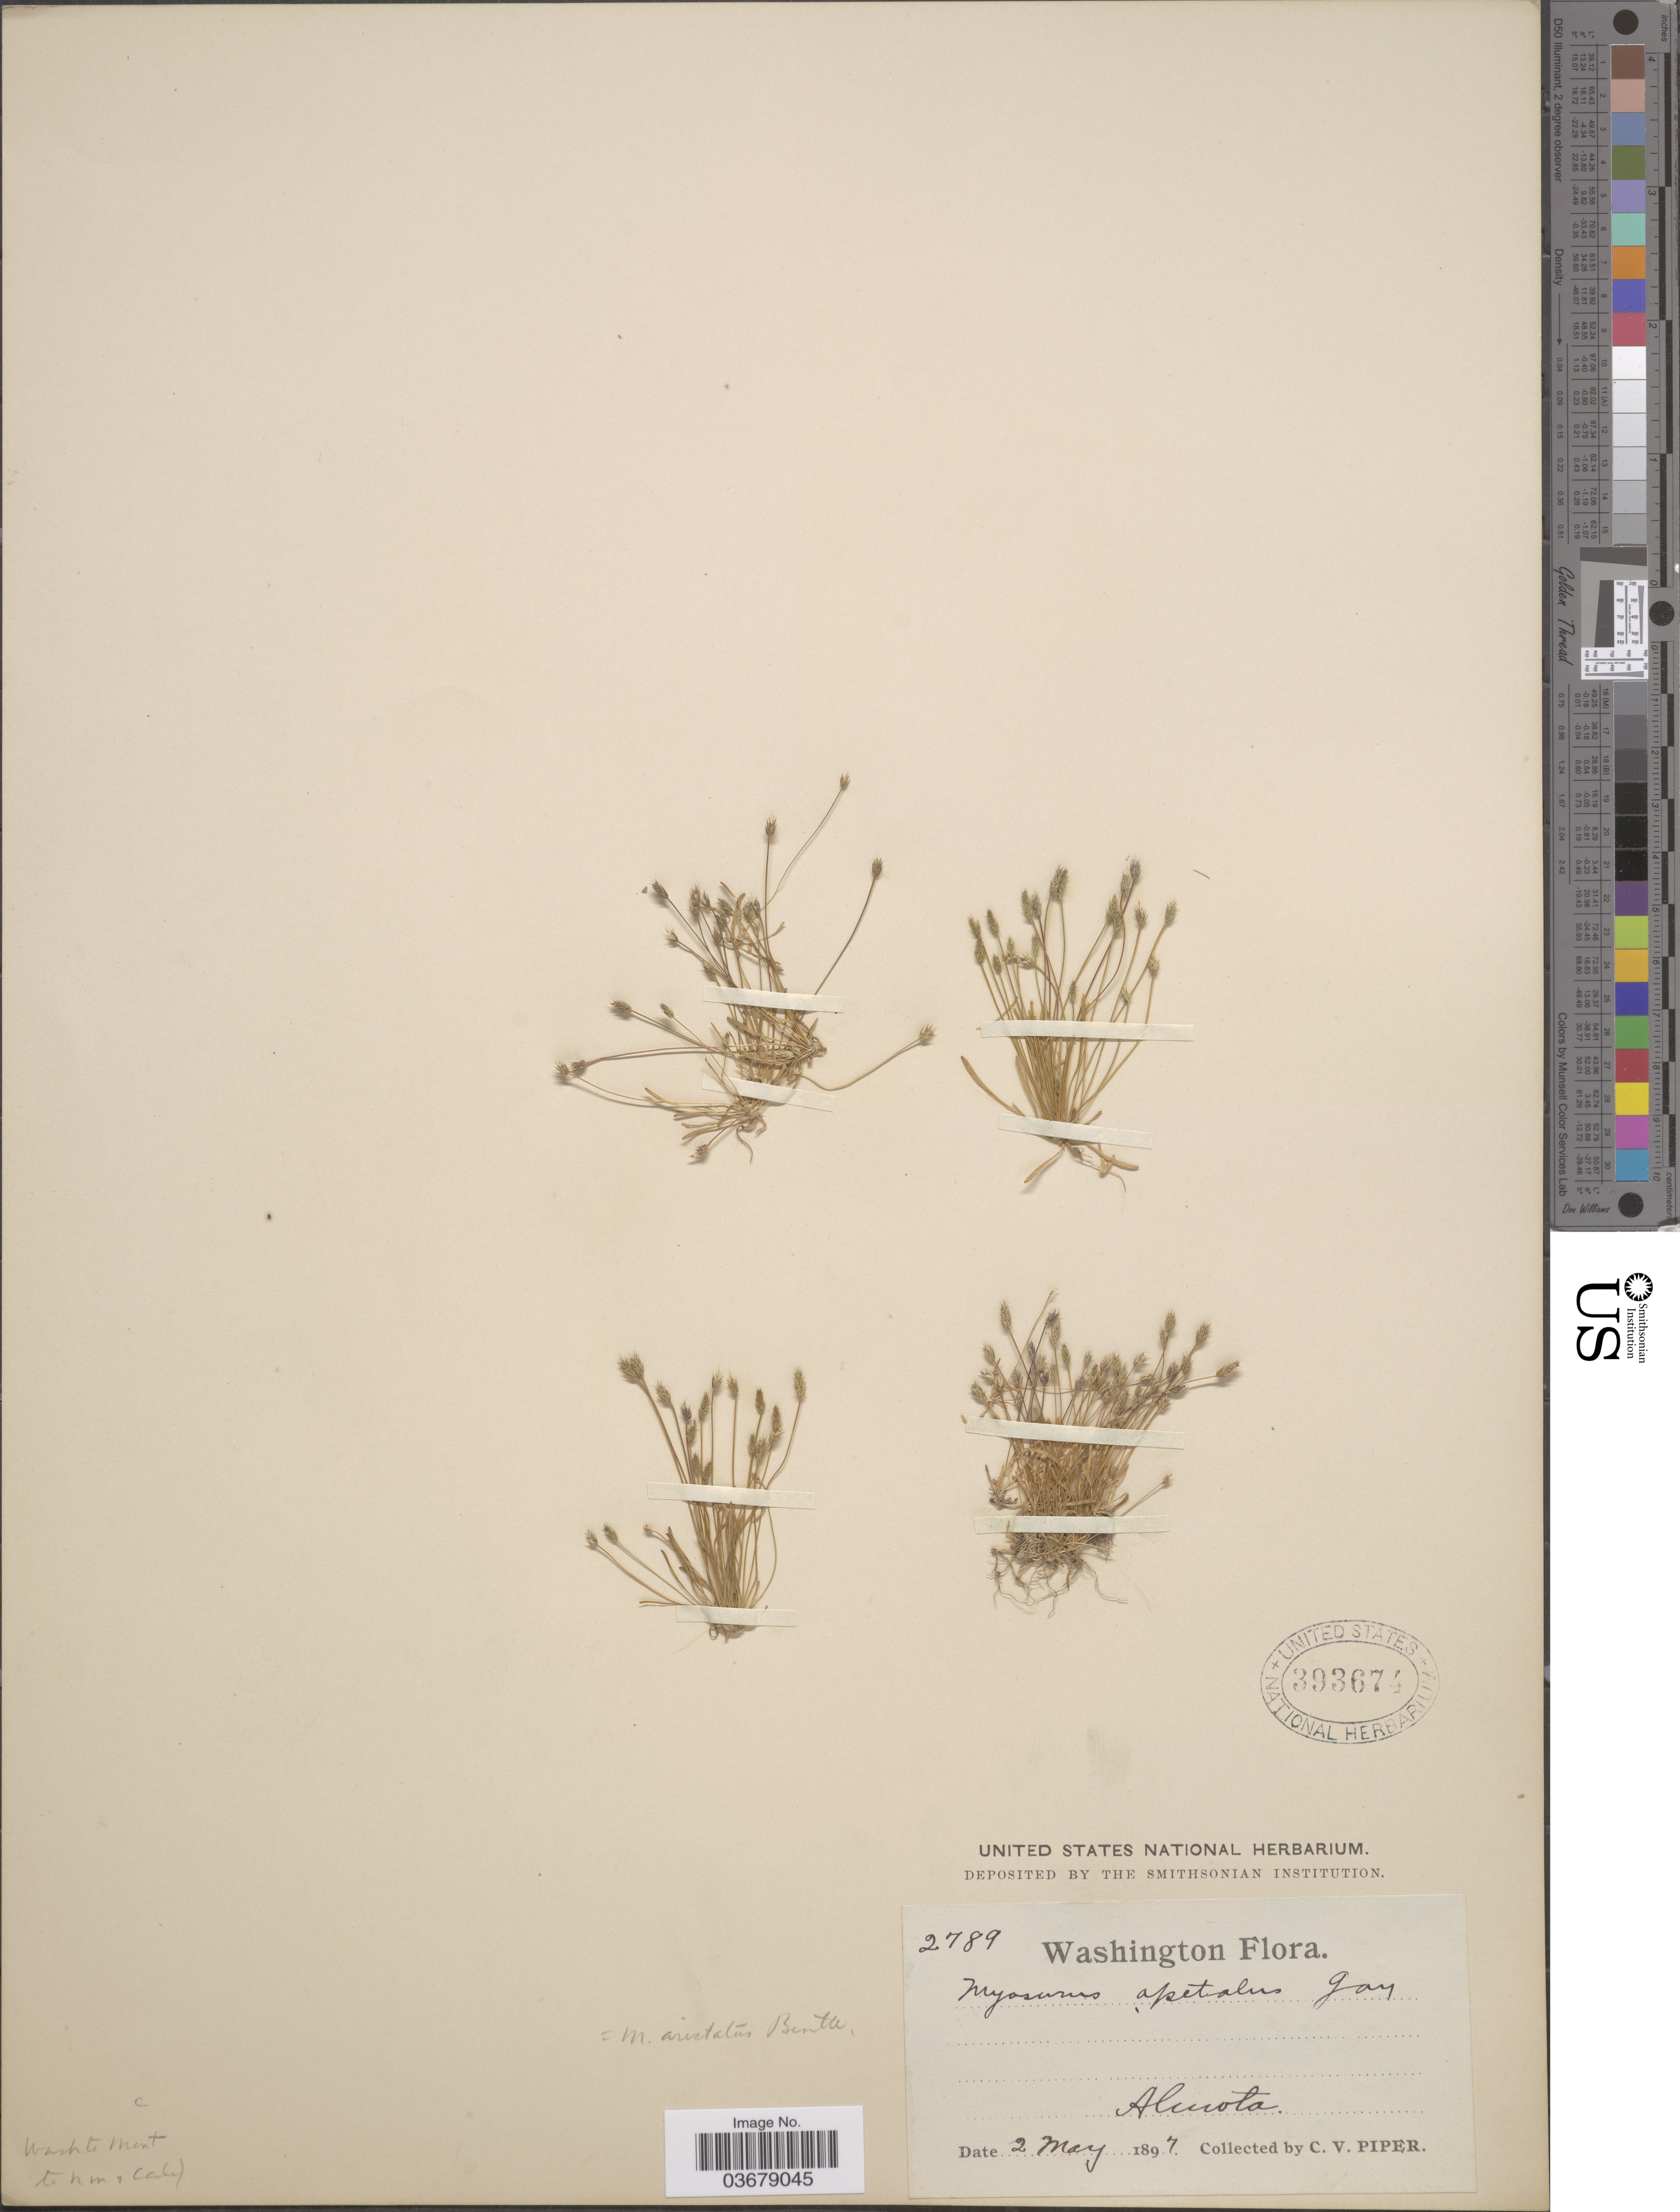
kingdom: Plantae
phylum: Tracheophyta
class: Magnoliopsida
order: Ranunculales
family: Ranunculaceae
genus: Myosurus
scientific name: Myosurus apetalus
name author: Gay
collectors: C. V. Piper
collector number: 2789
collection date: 1897-05-02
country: United States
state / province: Washington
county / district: Whitman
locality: Almota.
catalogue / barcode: US 393674